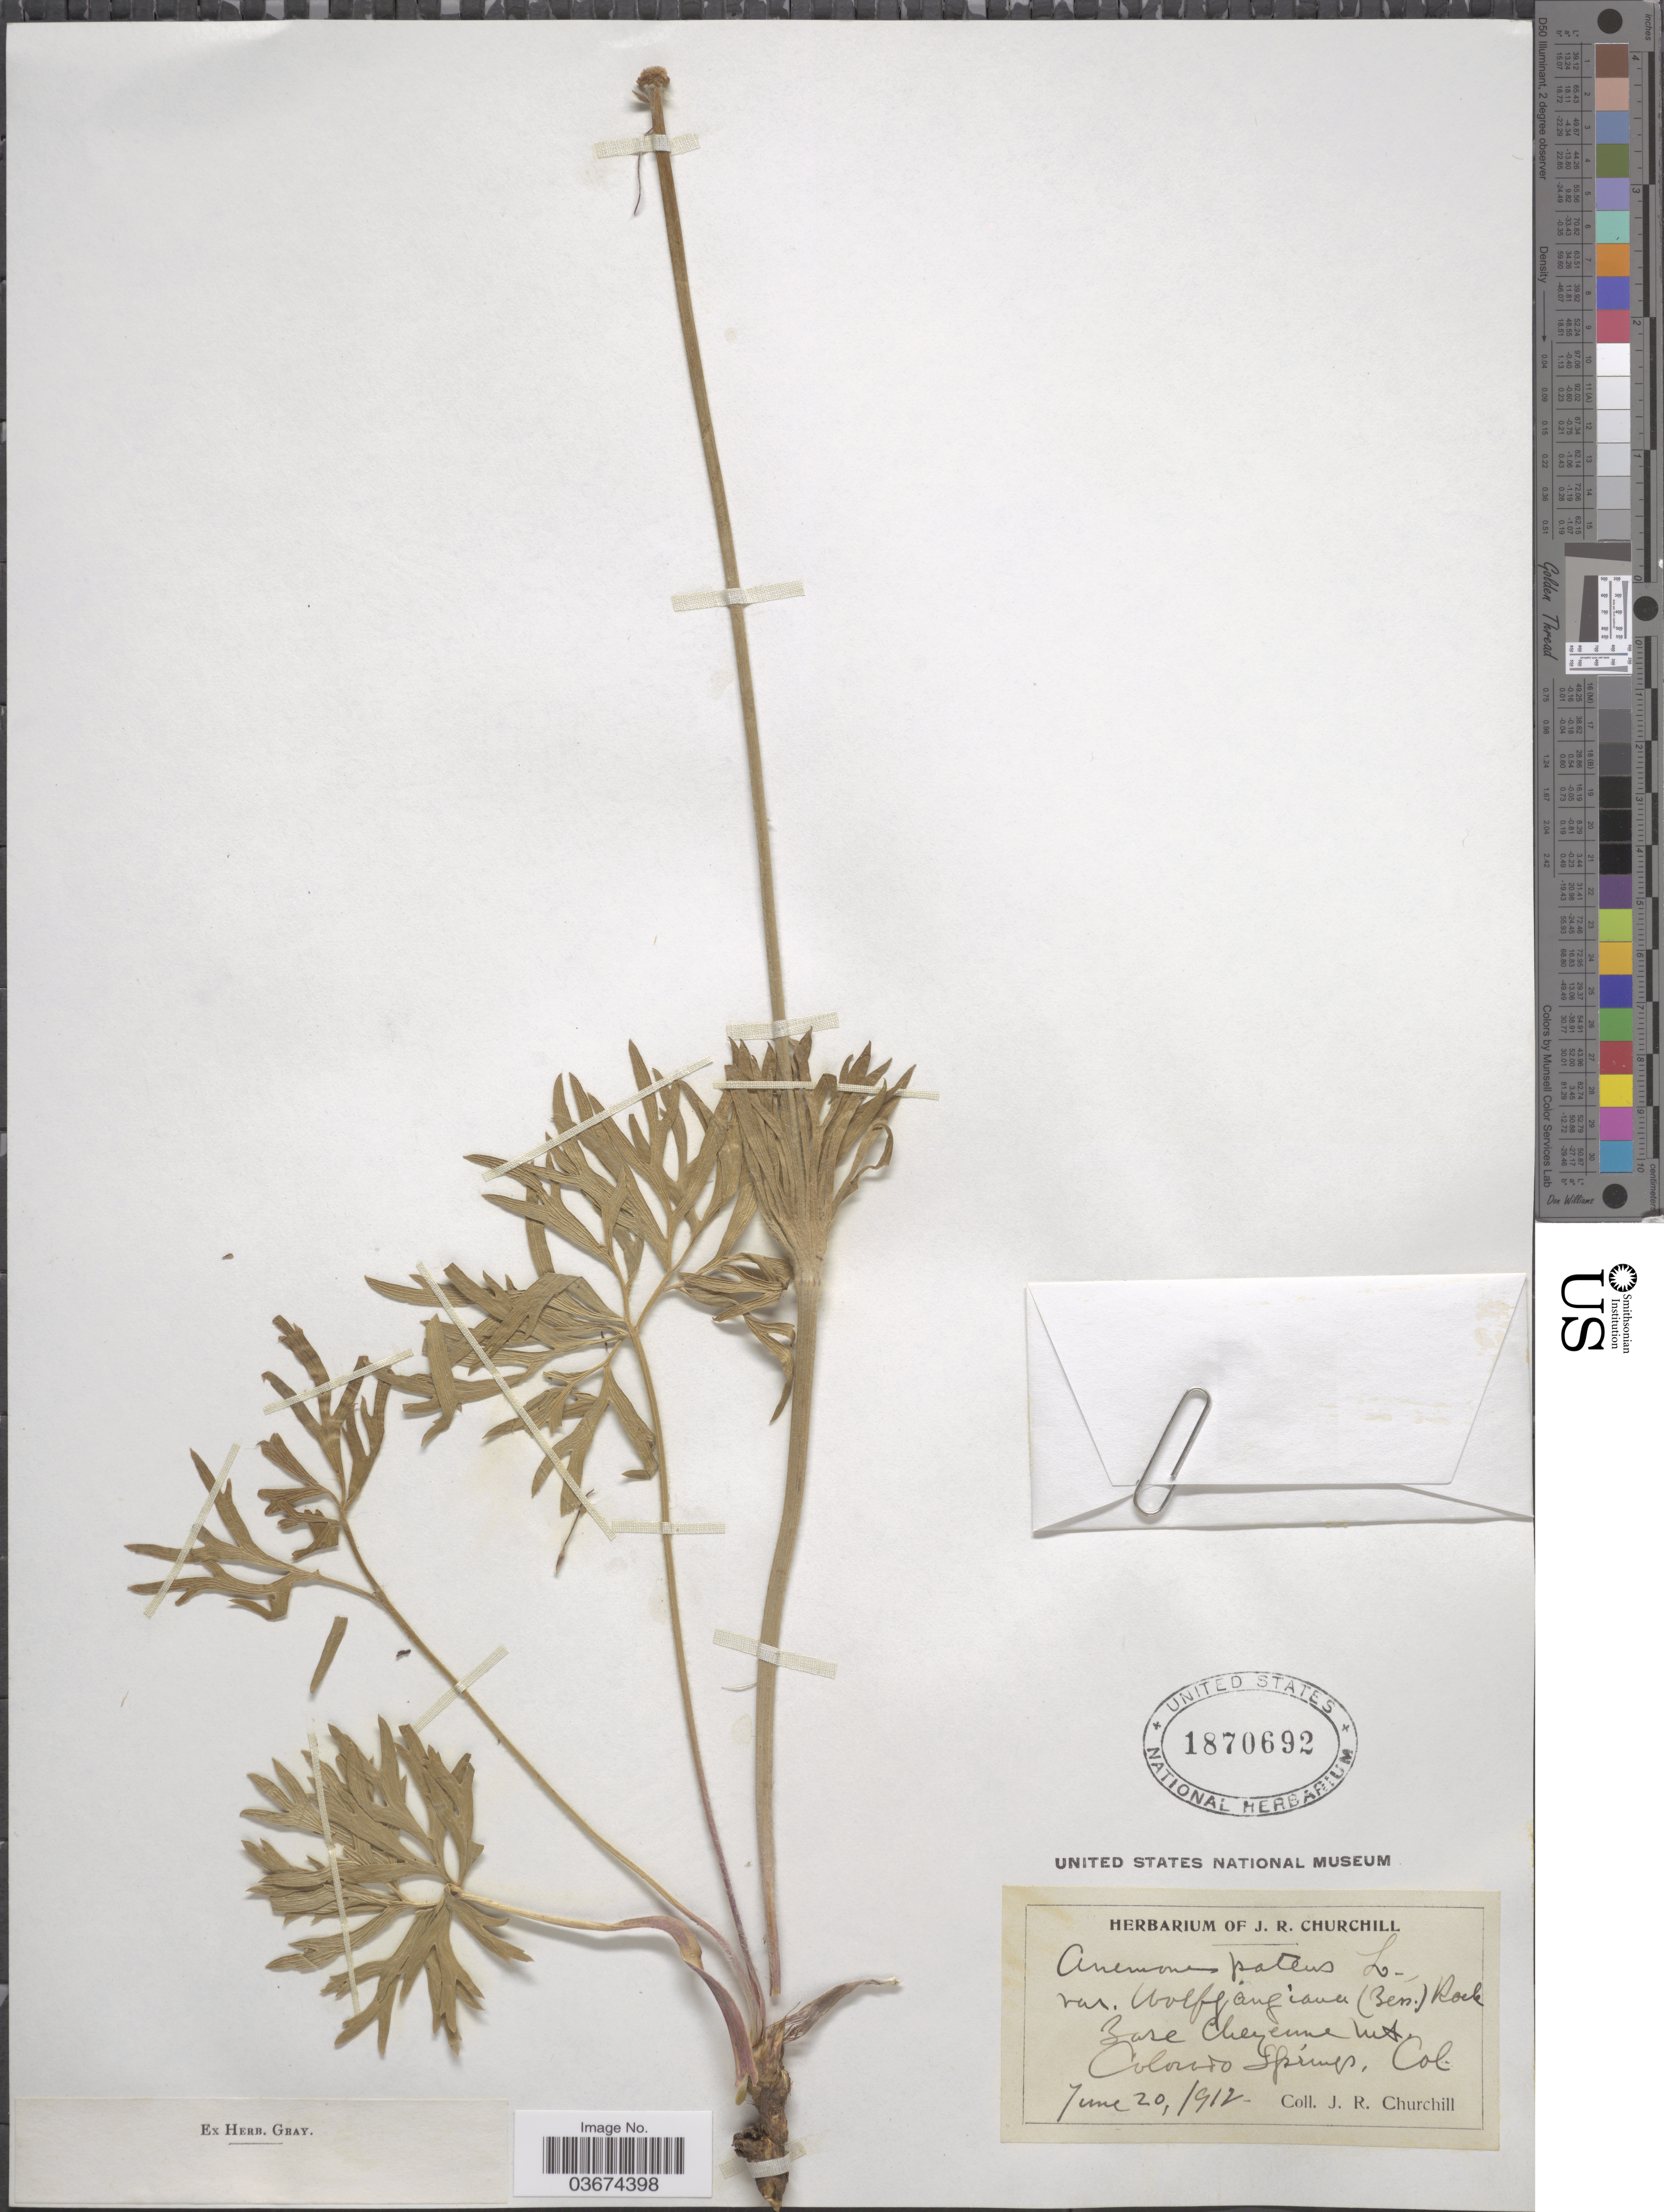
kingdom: Plantae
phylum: Tracheophyta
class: Magnoliopsida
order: Ranunculales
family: Ranunculaceae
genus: Pulsatilla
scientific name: Pulsatilla nuttalliana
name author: (DC.) Bercht. & J. Presl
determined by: Strong, Mark T., (BOT), Smithsonian Institution - National Museum of Natural History (UNITED STATES)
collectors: J. Churchill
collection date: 1912-06-20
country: United States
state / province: Colorado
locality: Base Cheyenne Mt., Colorado Springs.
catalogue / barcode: US 1870692